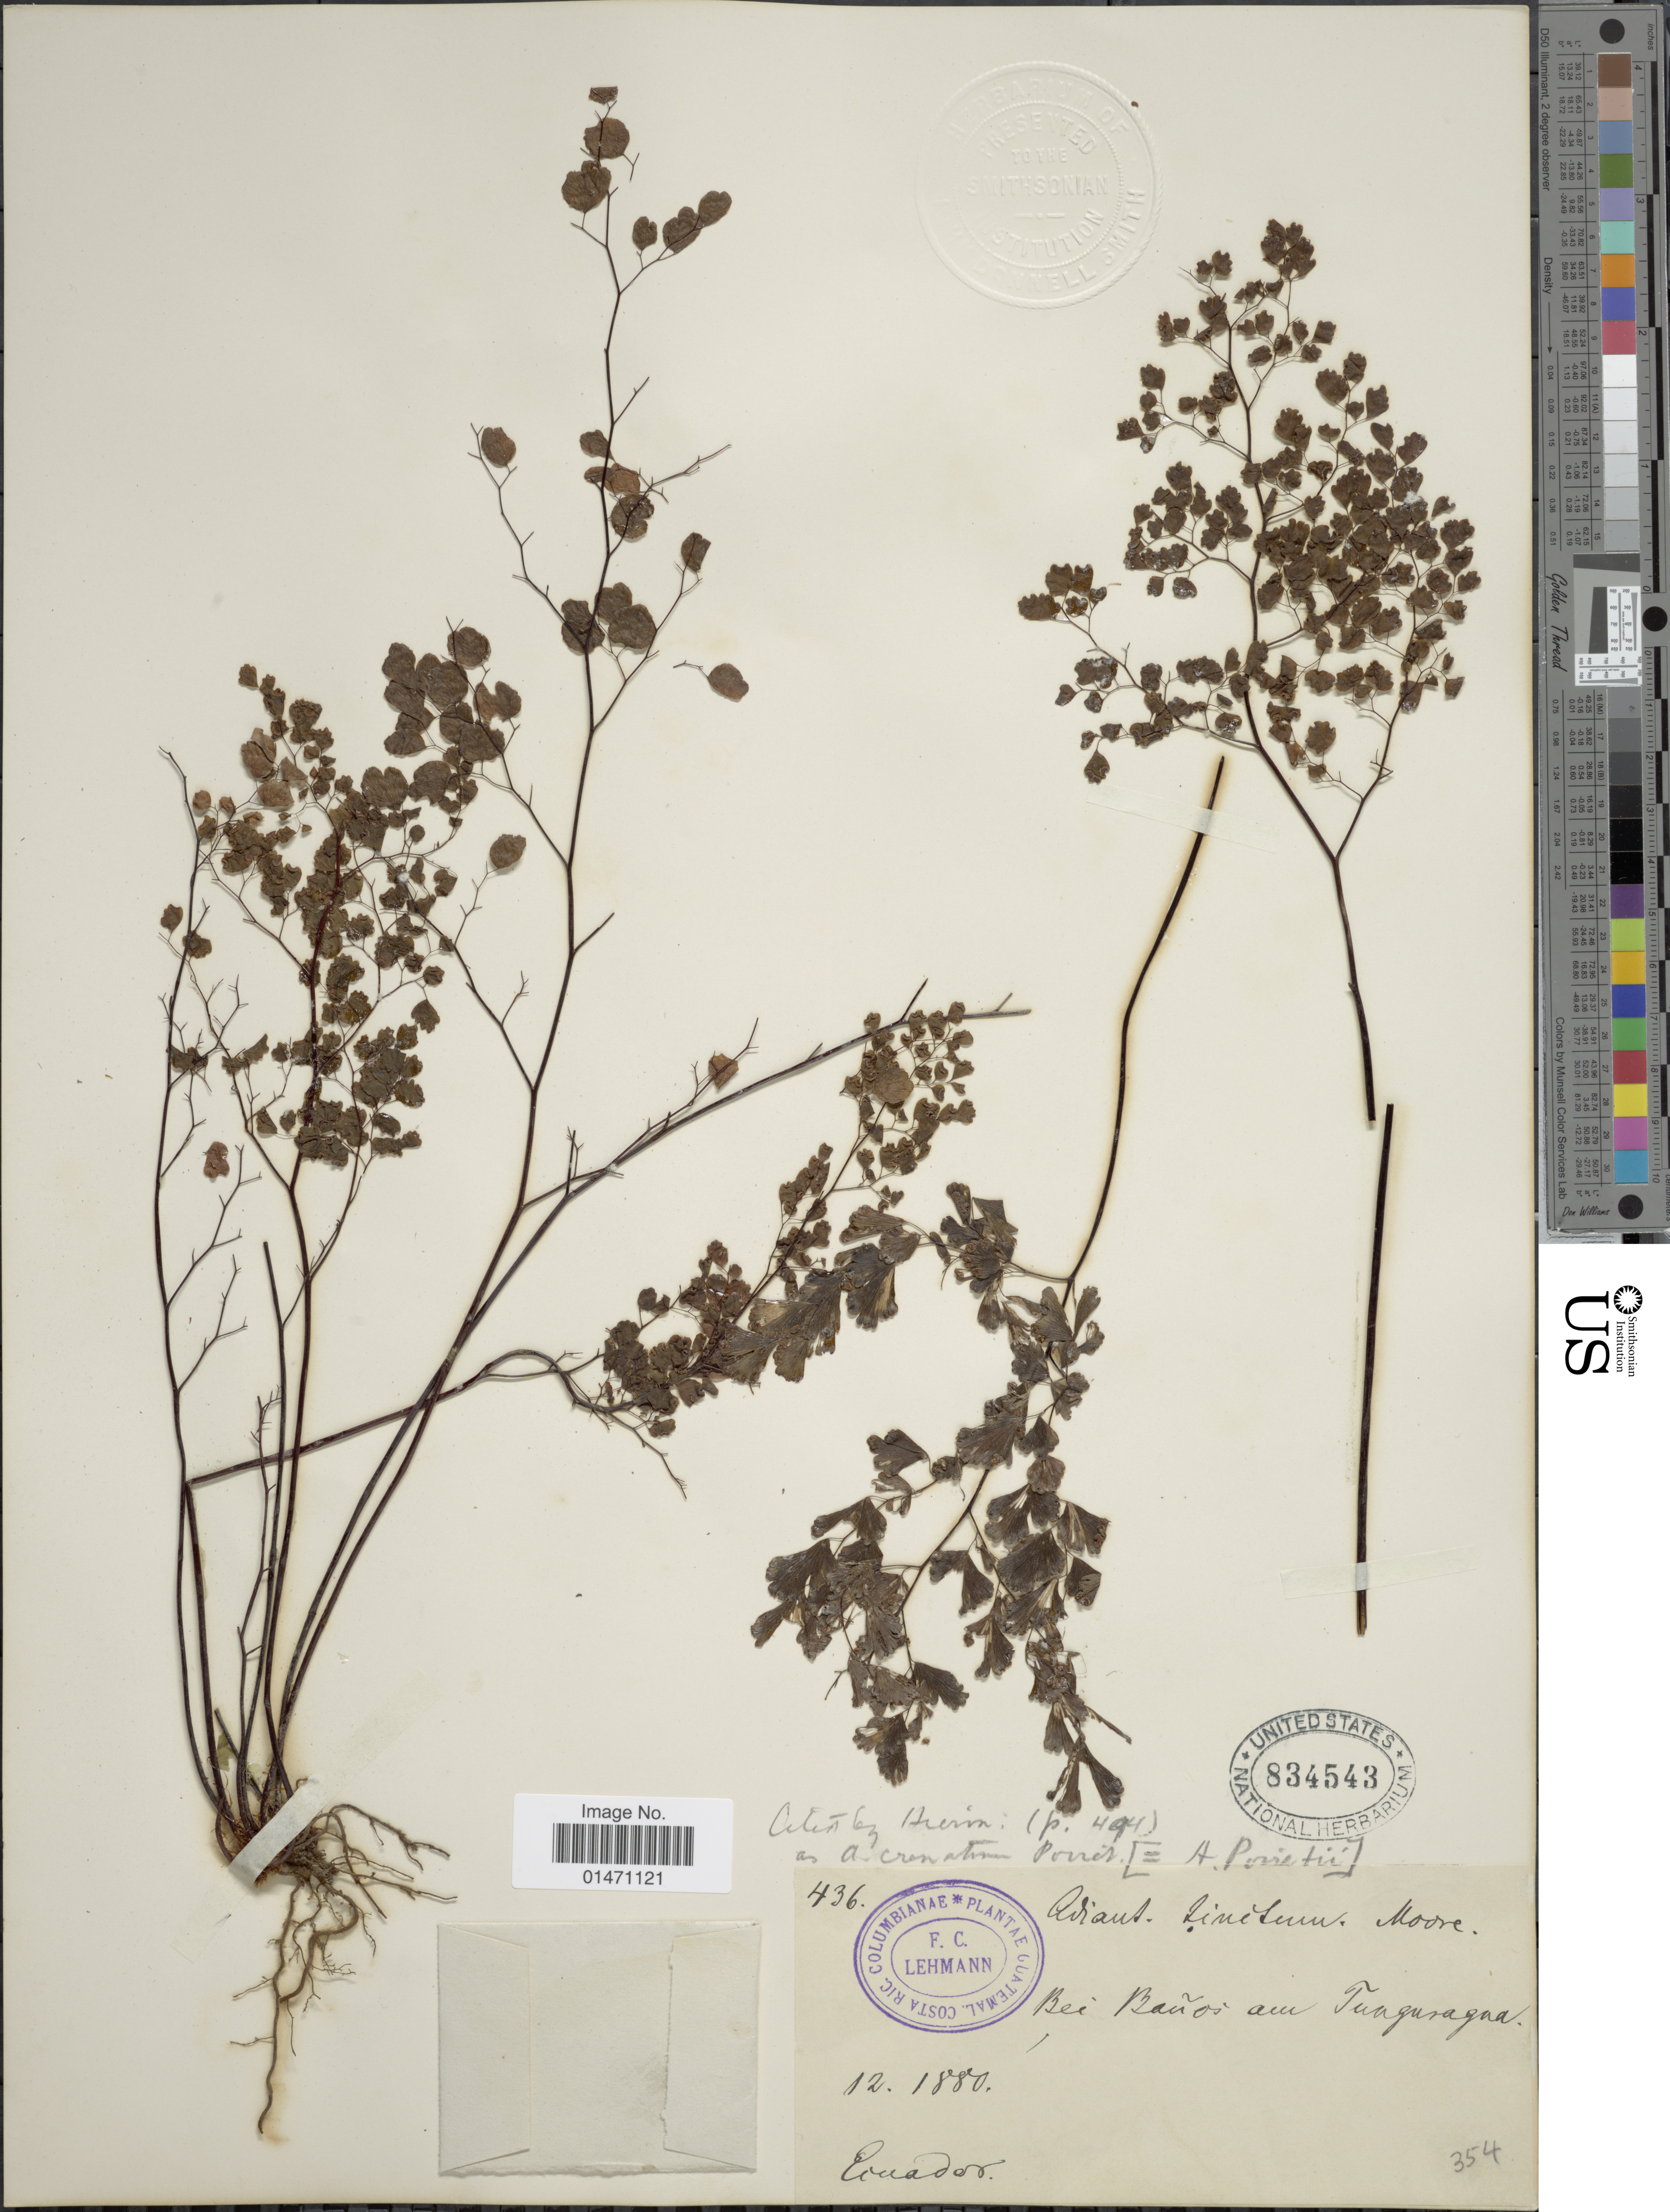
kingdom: Plantae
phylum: Tracheophyta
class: Polypodiopsida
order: Polypodiales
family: Pteridaceae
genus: Adiantum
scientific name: Adiantum poiretii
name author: Wikstr.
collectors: F. C. Lehmann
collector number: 436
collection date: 1880-12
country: Ecuador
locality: Bei Banos am Tuagusagna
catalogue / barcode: US 834543